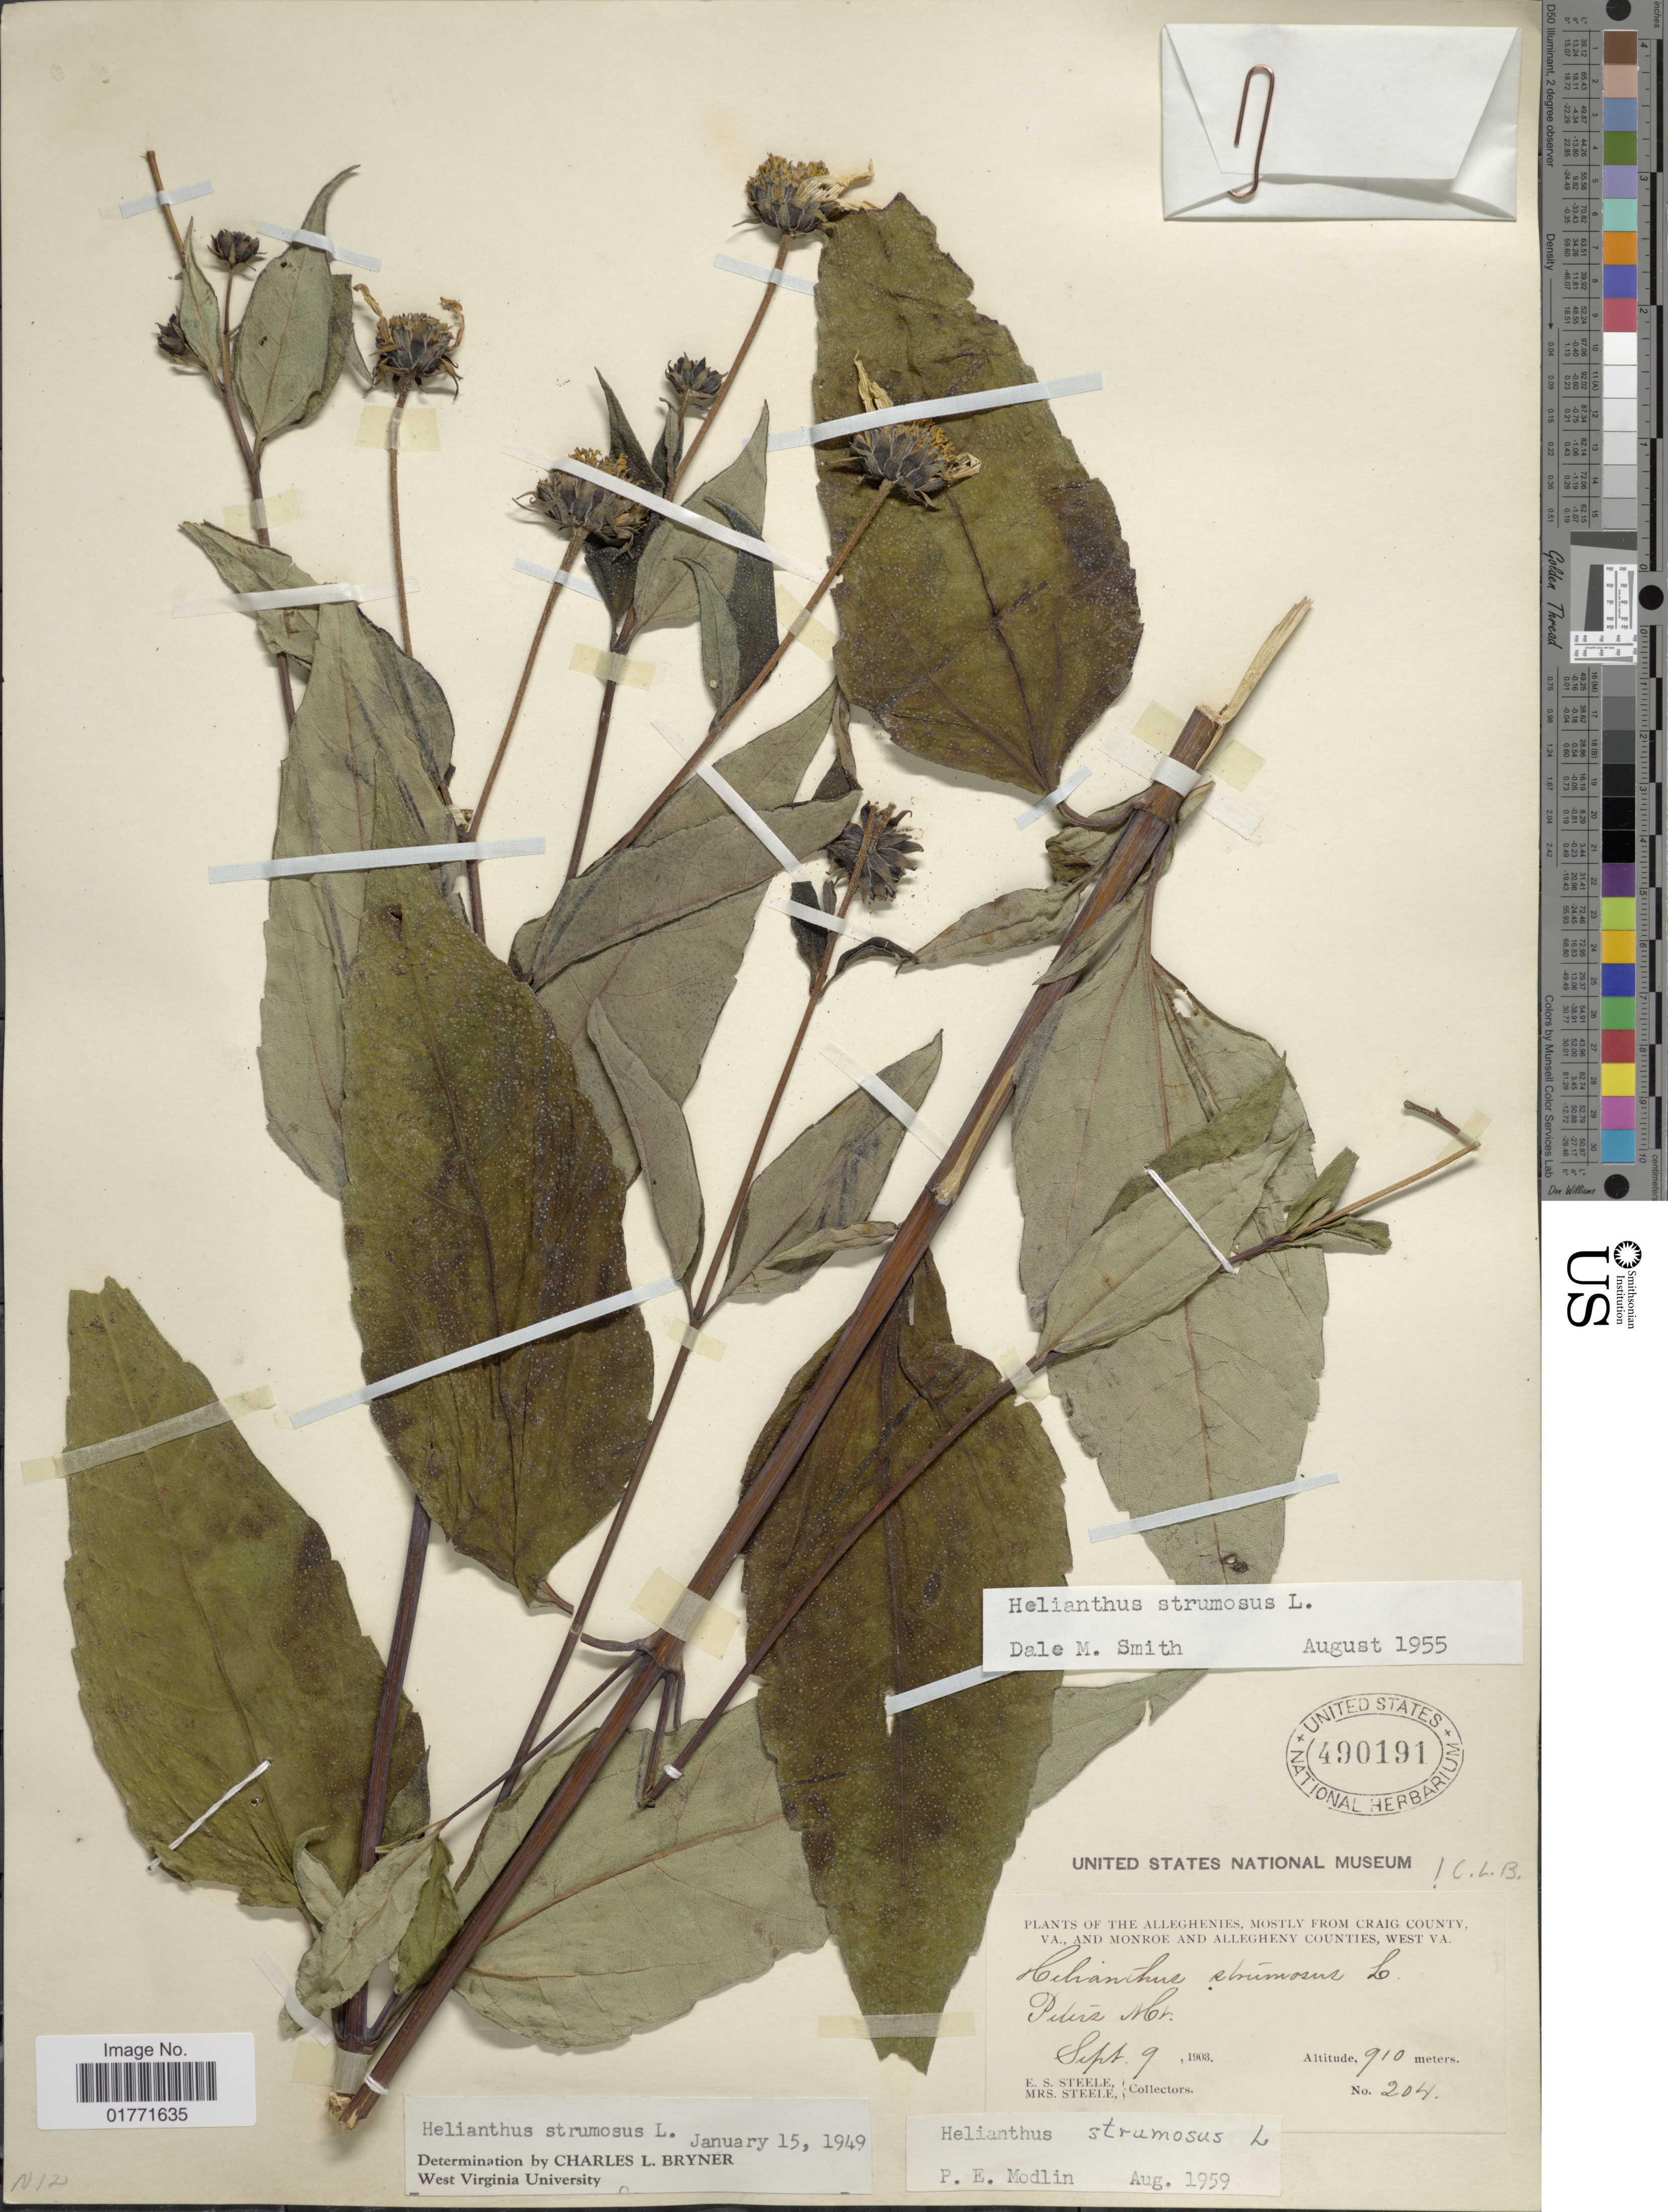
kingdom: Plantae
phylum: Tracheophyta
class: Magnoliopsida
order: Asterales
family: Asteraceae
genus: Helianthus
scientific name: Helianthus strumosus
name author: L.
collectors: E. Steele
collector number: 204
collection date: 1903-09-09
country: United States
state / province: Virginia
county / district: Craig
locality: Alleghenies, mostly from craig county, Va. And Monroe and Allegheny Counties, West Va.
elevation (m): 910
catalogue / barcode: US 490191